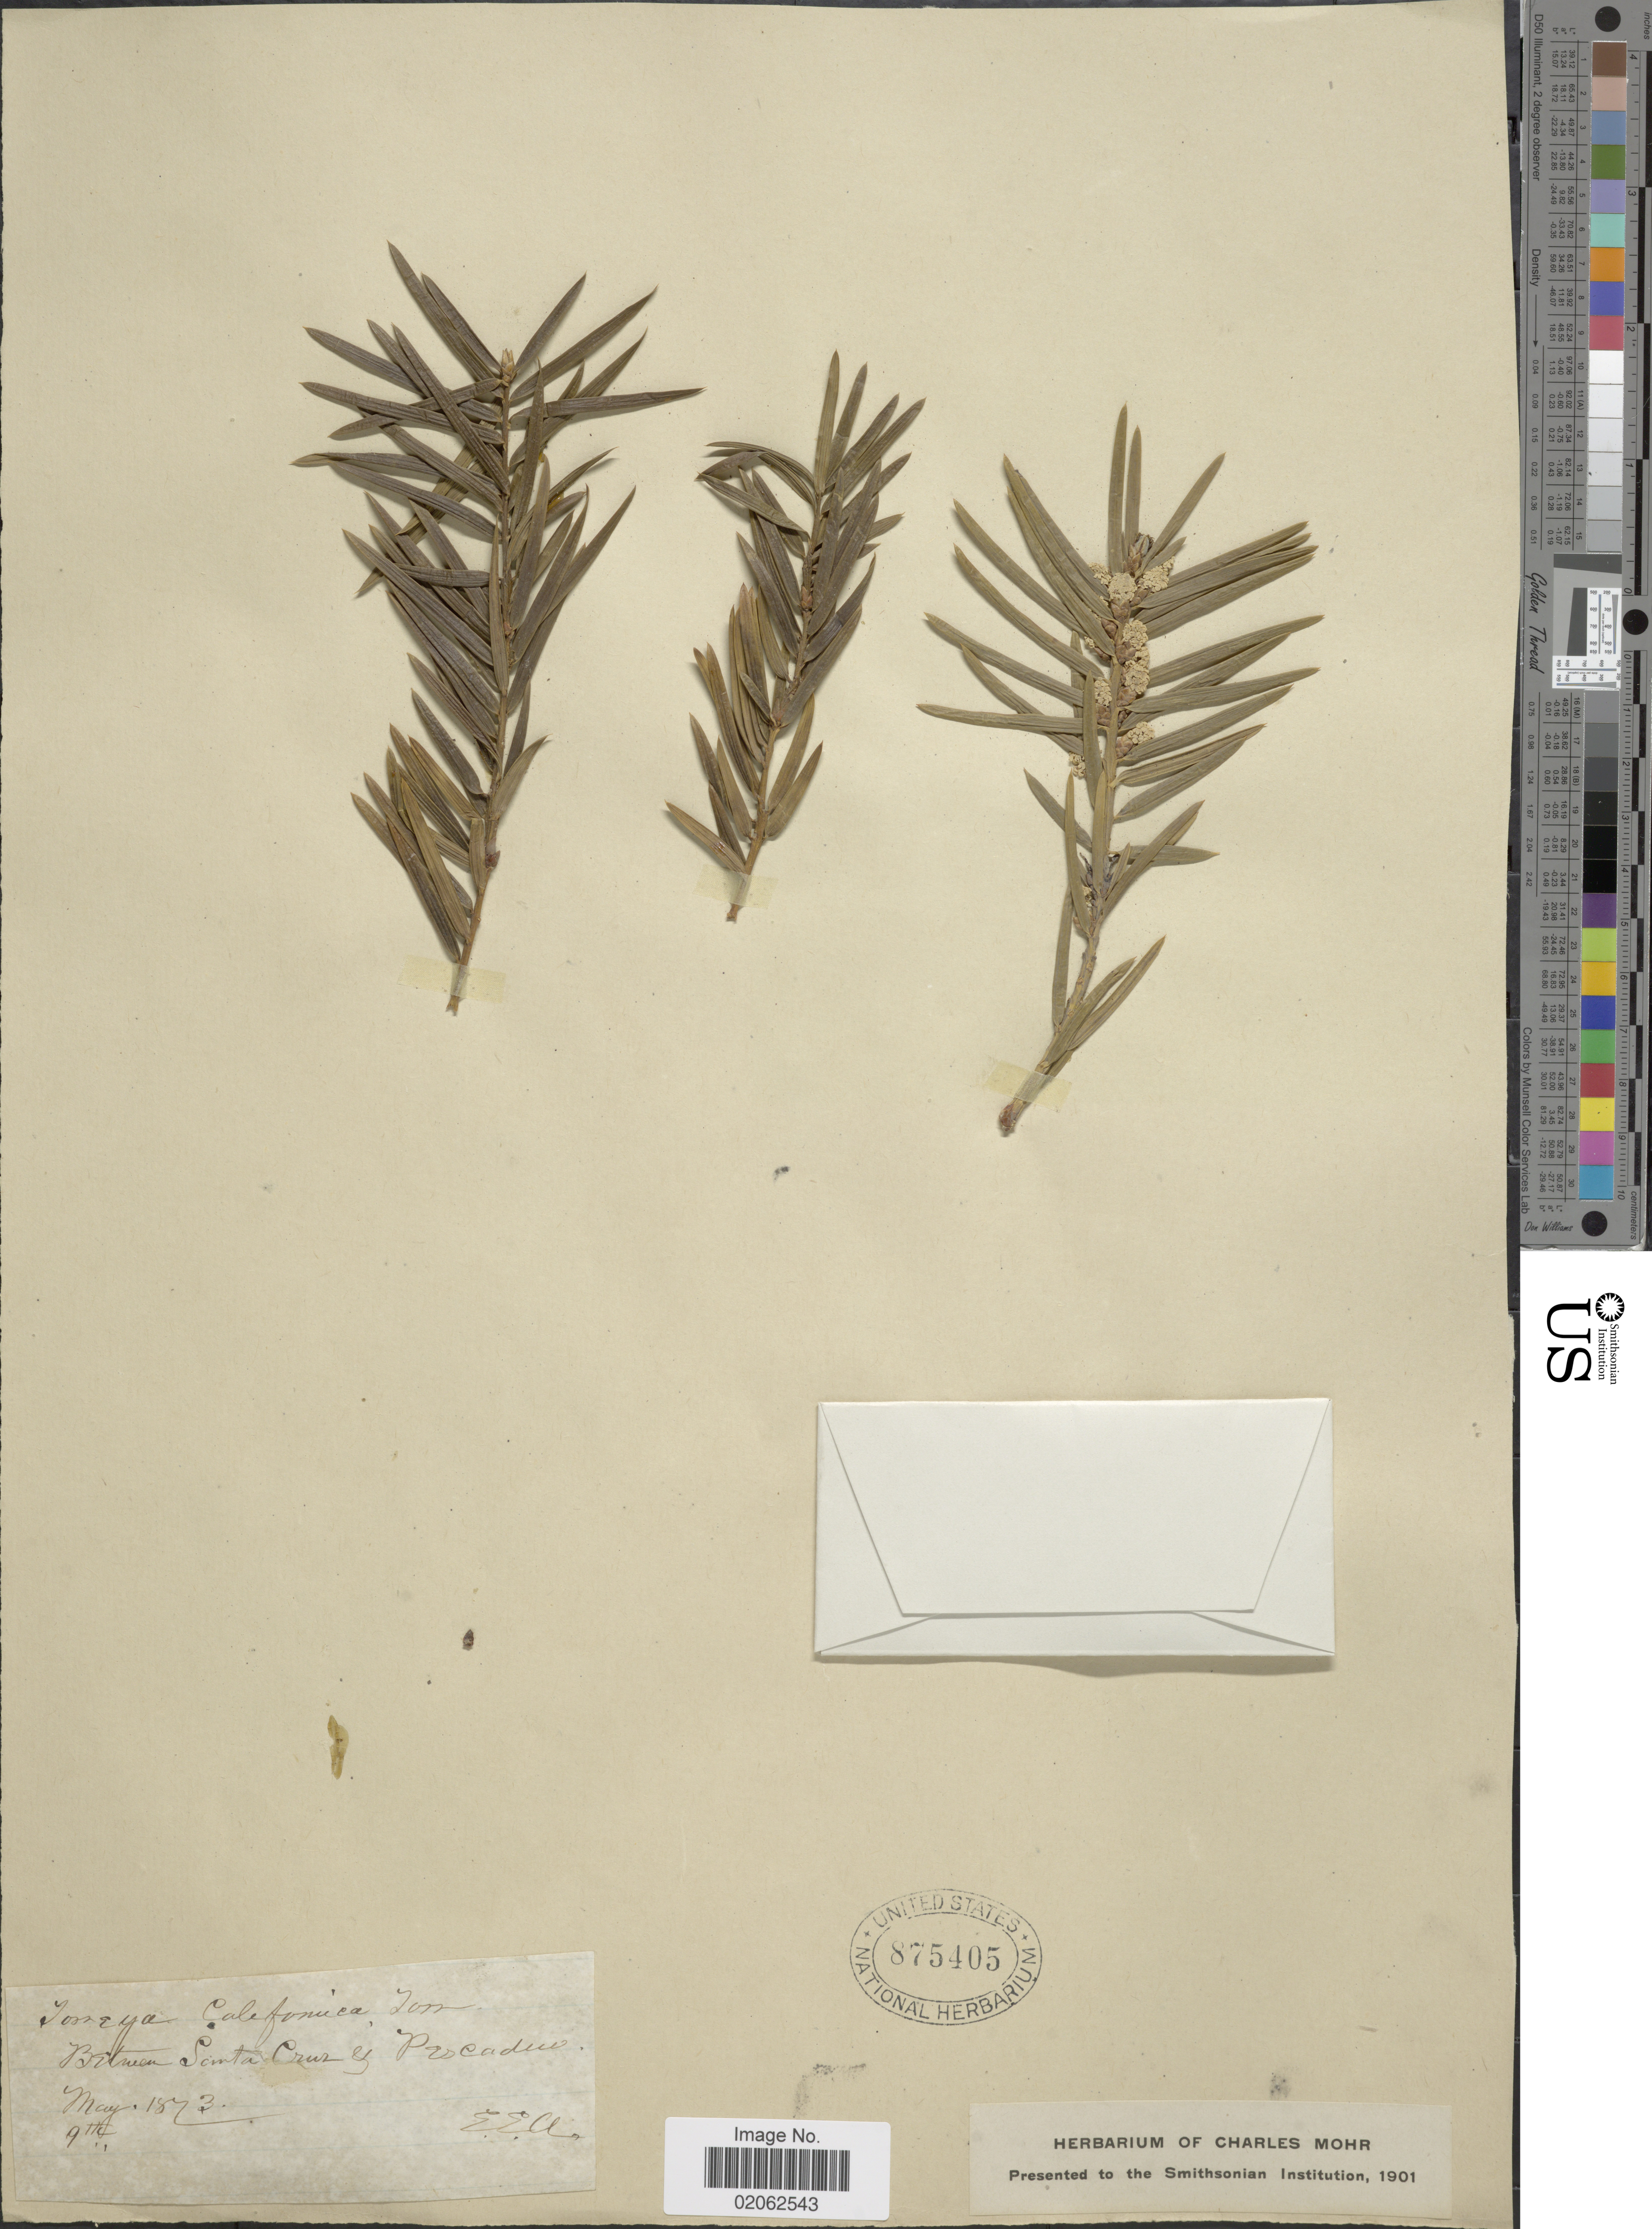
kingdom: Plantae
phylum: Tracheophyta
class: Pinopsida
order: Pinales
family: Taxaceae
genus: Torreya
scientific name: Torreya californica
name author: Torr.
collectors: E. E. A.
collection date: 1873-05-09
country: United States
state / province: California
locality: Between Santa Cruz and Pescadero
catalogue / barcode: US 875405